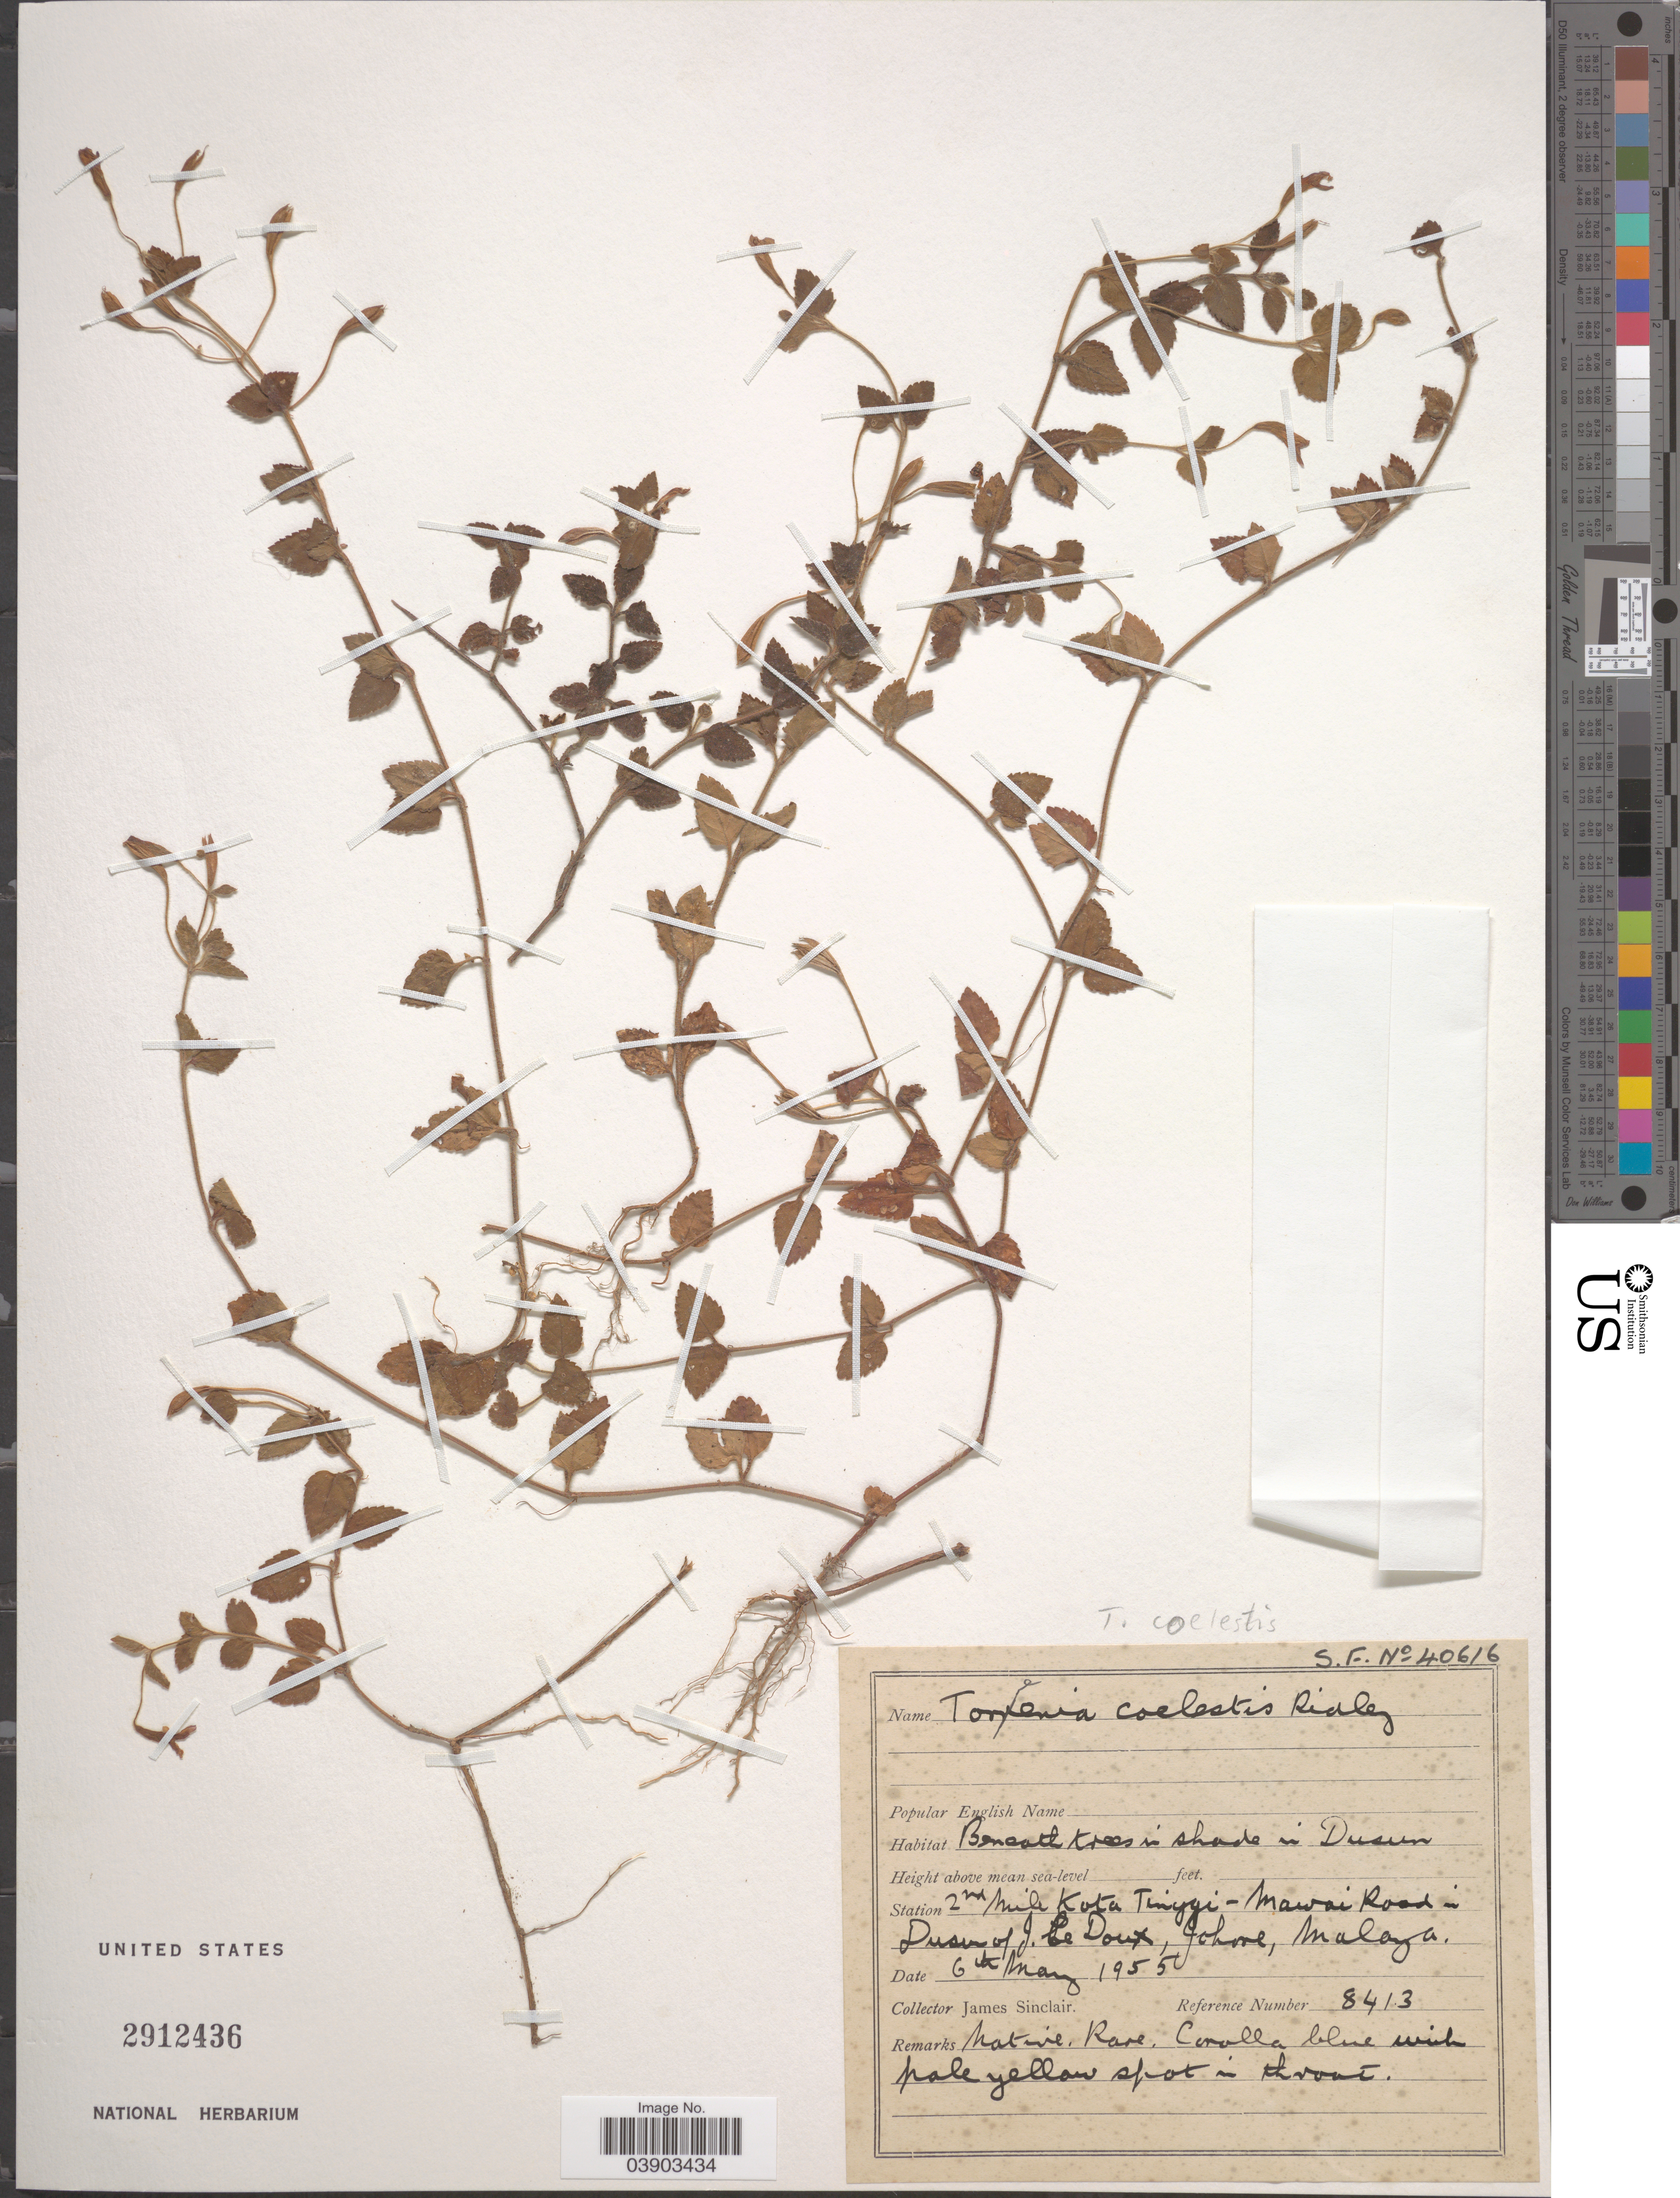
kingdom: Plantae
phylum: Tracheophyta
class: Magnoliopsida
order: Lamiales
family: Linderniaceae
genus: Torenia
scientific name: Torenia caelestis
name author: Ridl.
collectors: J. Sinclair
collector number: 8413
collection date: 1955-05-06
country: Malaysia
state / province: Johor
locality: Station 2nd Mile Kota Tinggi - Mawai Road in Dusun of J. Doux, Johore, Malaya.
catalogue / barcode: US 2912436